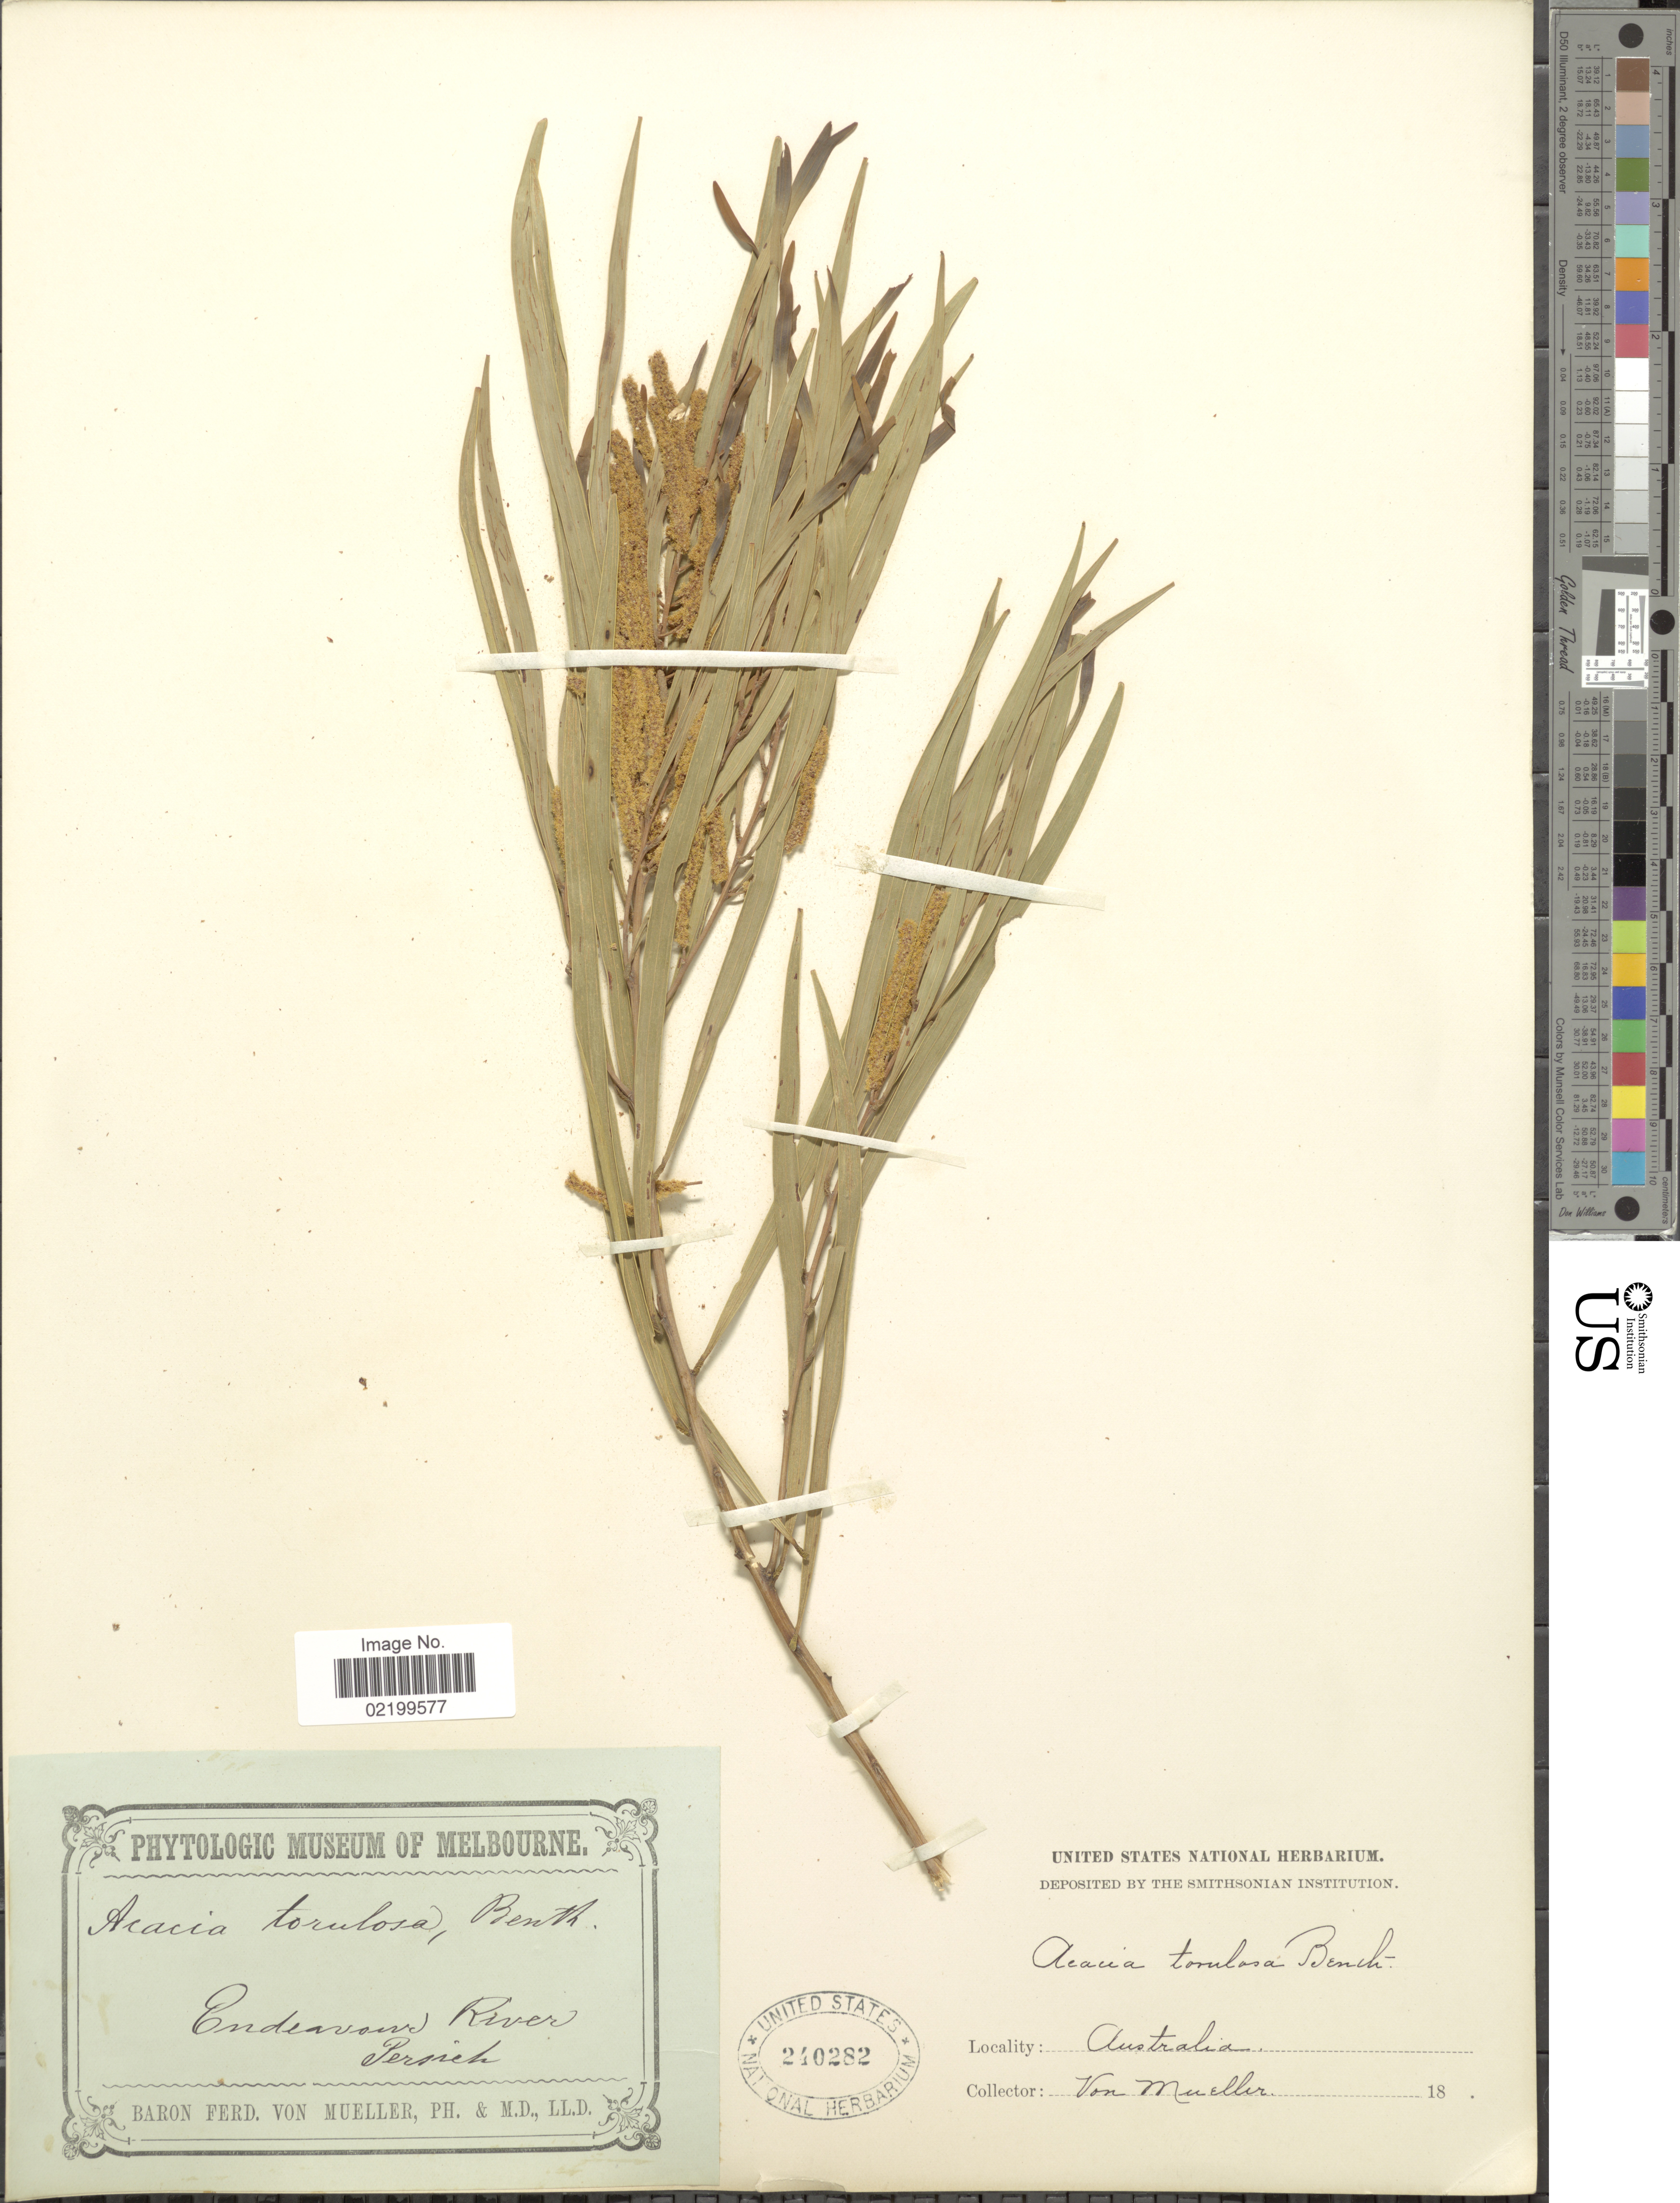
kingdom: Plantae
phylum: Tracheophyta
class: Magnoliopsida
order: Fabales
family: Fabaceae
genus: Acacia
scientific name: Acacia torulosa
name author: Benth.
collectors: B. von Mueller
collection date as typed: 18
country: Australia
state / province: Queensland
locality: Endeavour River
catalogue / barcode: US 240282